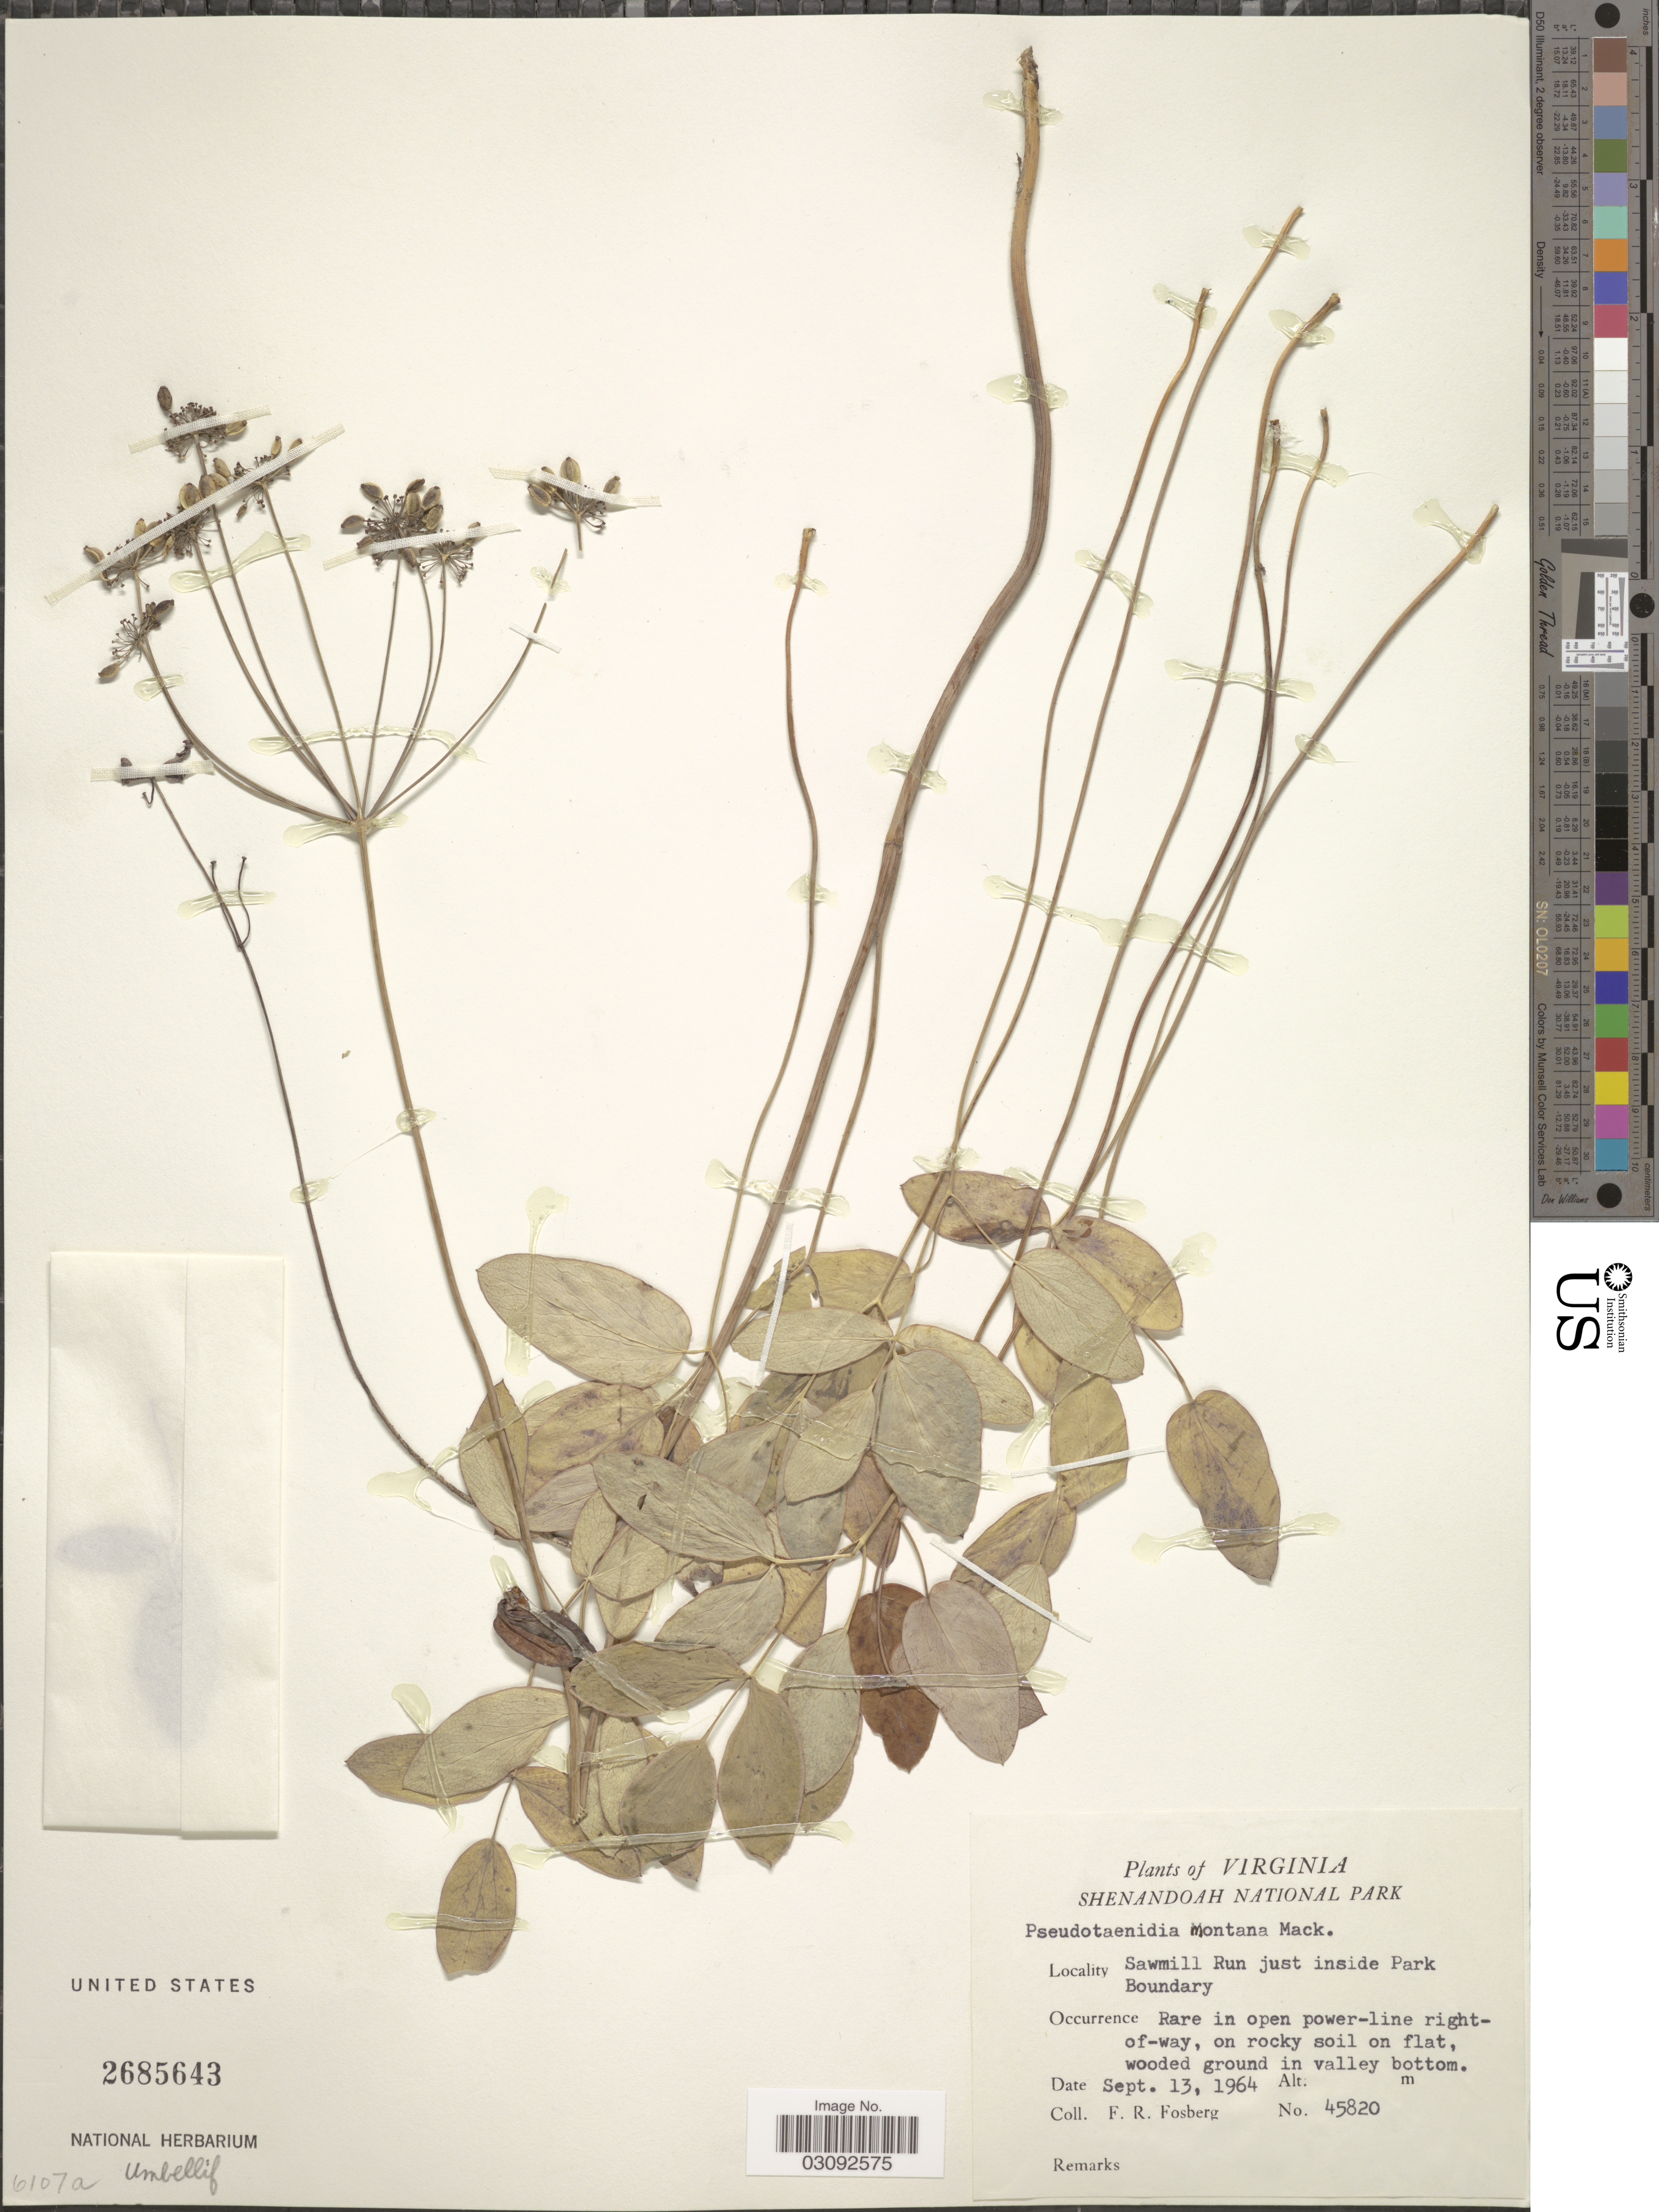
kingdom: Plantae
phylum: Tracheophyta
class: Magnoliopsida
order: Apiales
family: Apiaceae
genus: Pseudotaenidia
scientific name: Pseudotaenidia montana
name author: Mack.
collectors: F. R. Fosberg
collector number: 45820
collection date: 1964-09-13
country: United States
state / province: Virginia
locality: Shenandoah National Park. Sawmill Run just inside Park Boundary.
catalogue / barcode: US 2685643